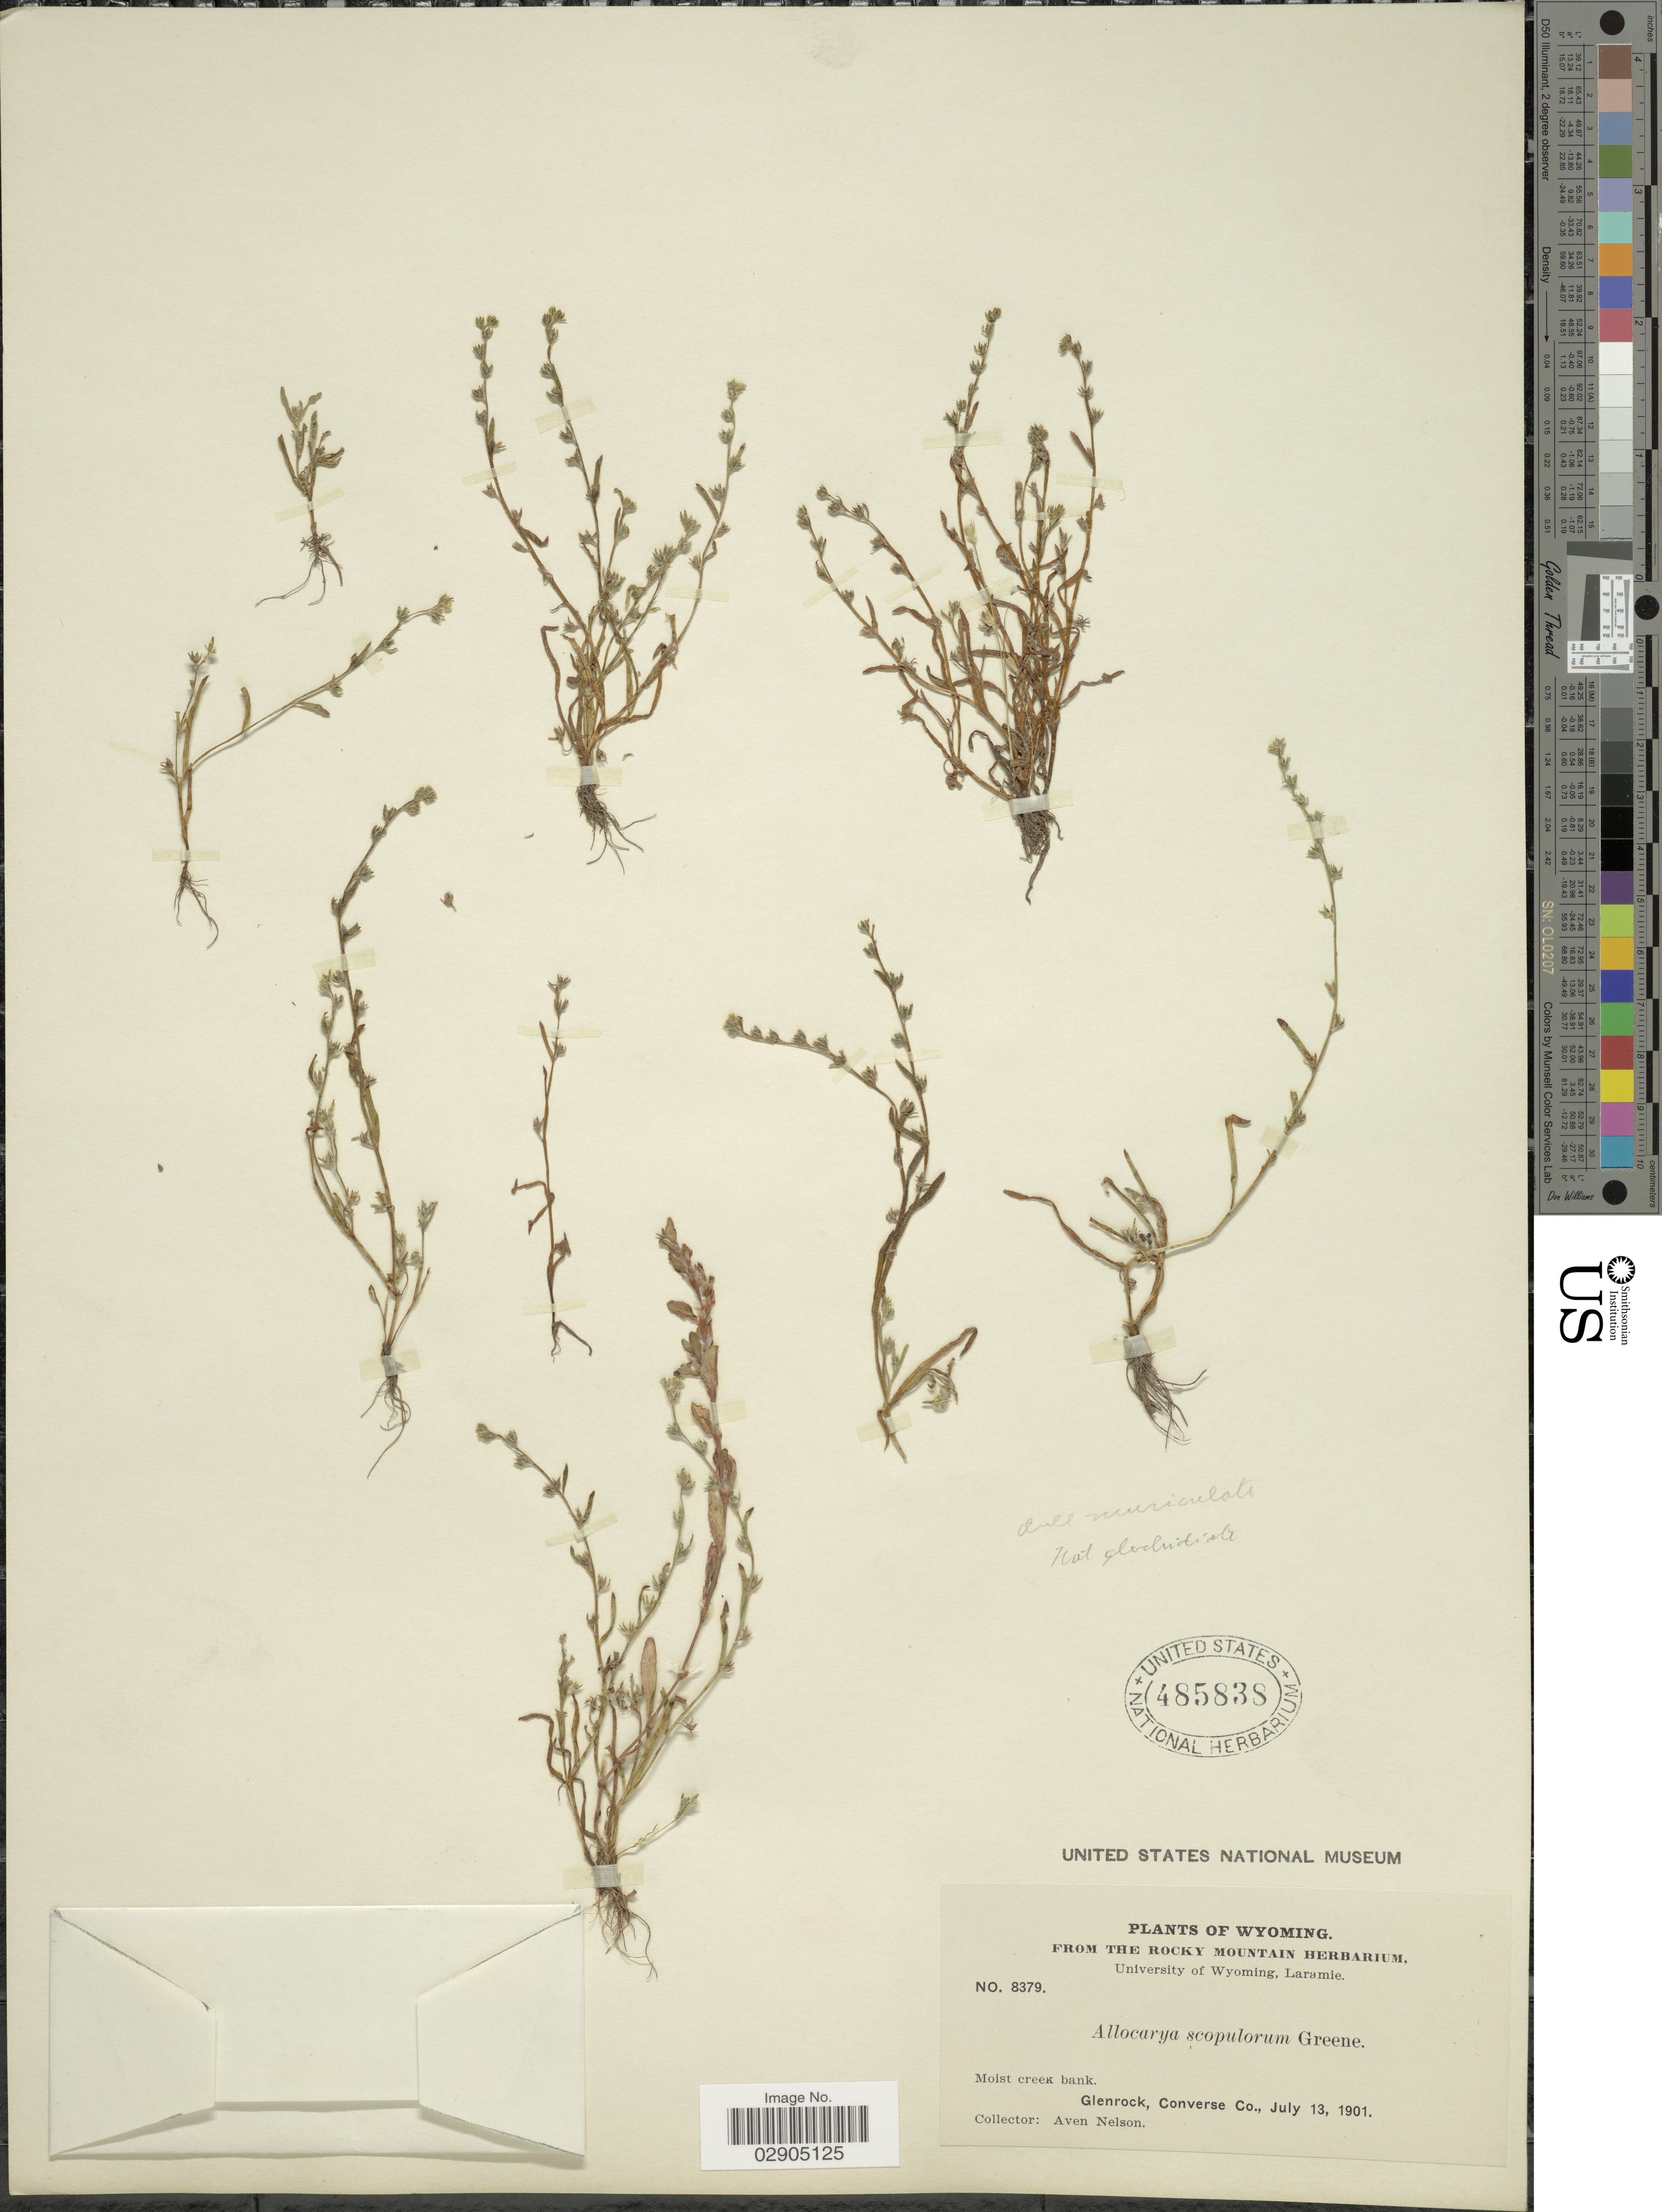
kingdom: Plantae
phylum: Tracheophyta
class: Magnoliopsida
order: Boraginales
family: Boraginaceae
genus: Allocarya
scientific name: Allocarya californica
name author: (Fisch. & C.A. Mey.) Greene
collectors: A. Nelson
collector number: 8379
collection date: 1901-07-13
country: United States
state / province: Wyoming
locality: Glenrock, Converse Co.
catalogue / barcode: US 485838